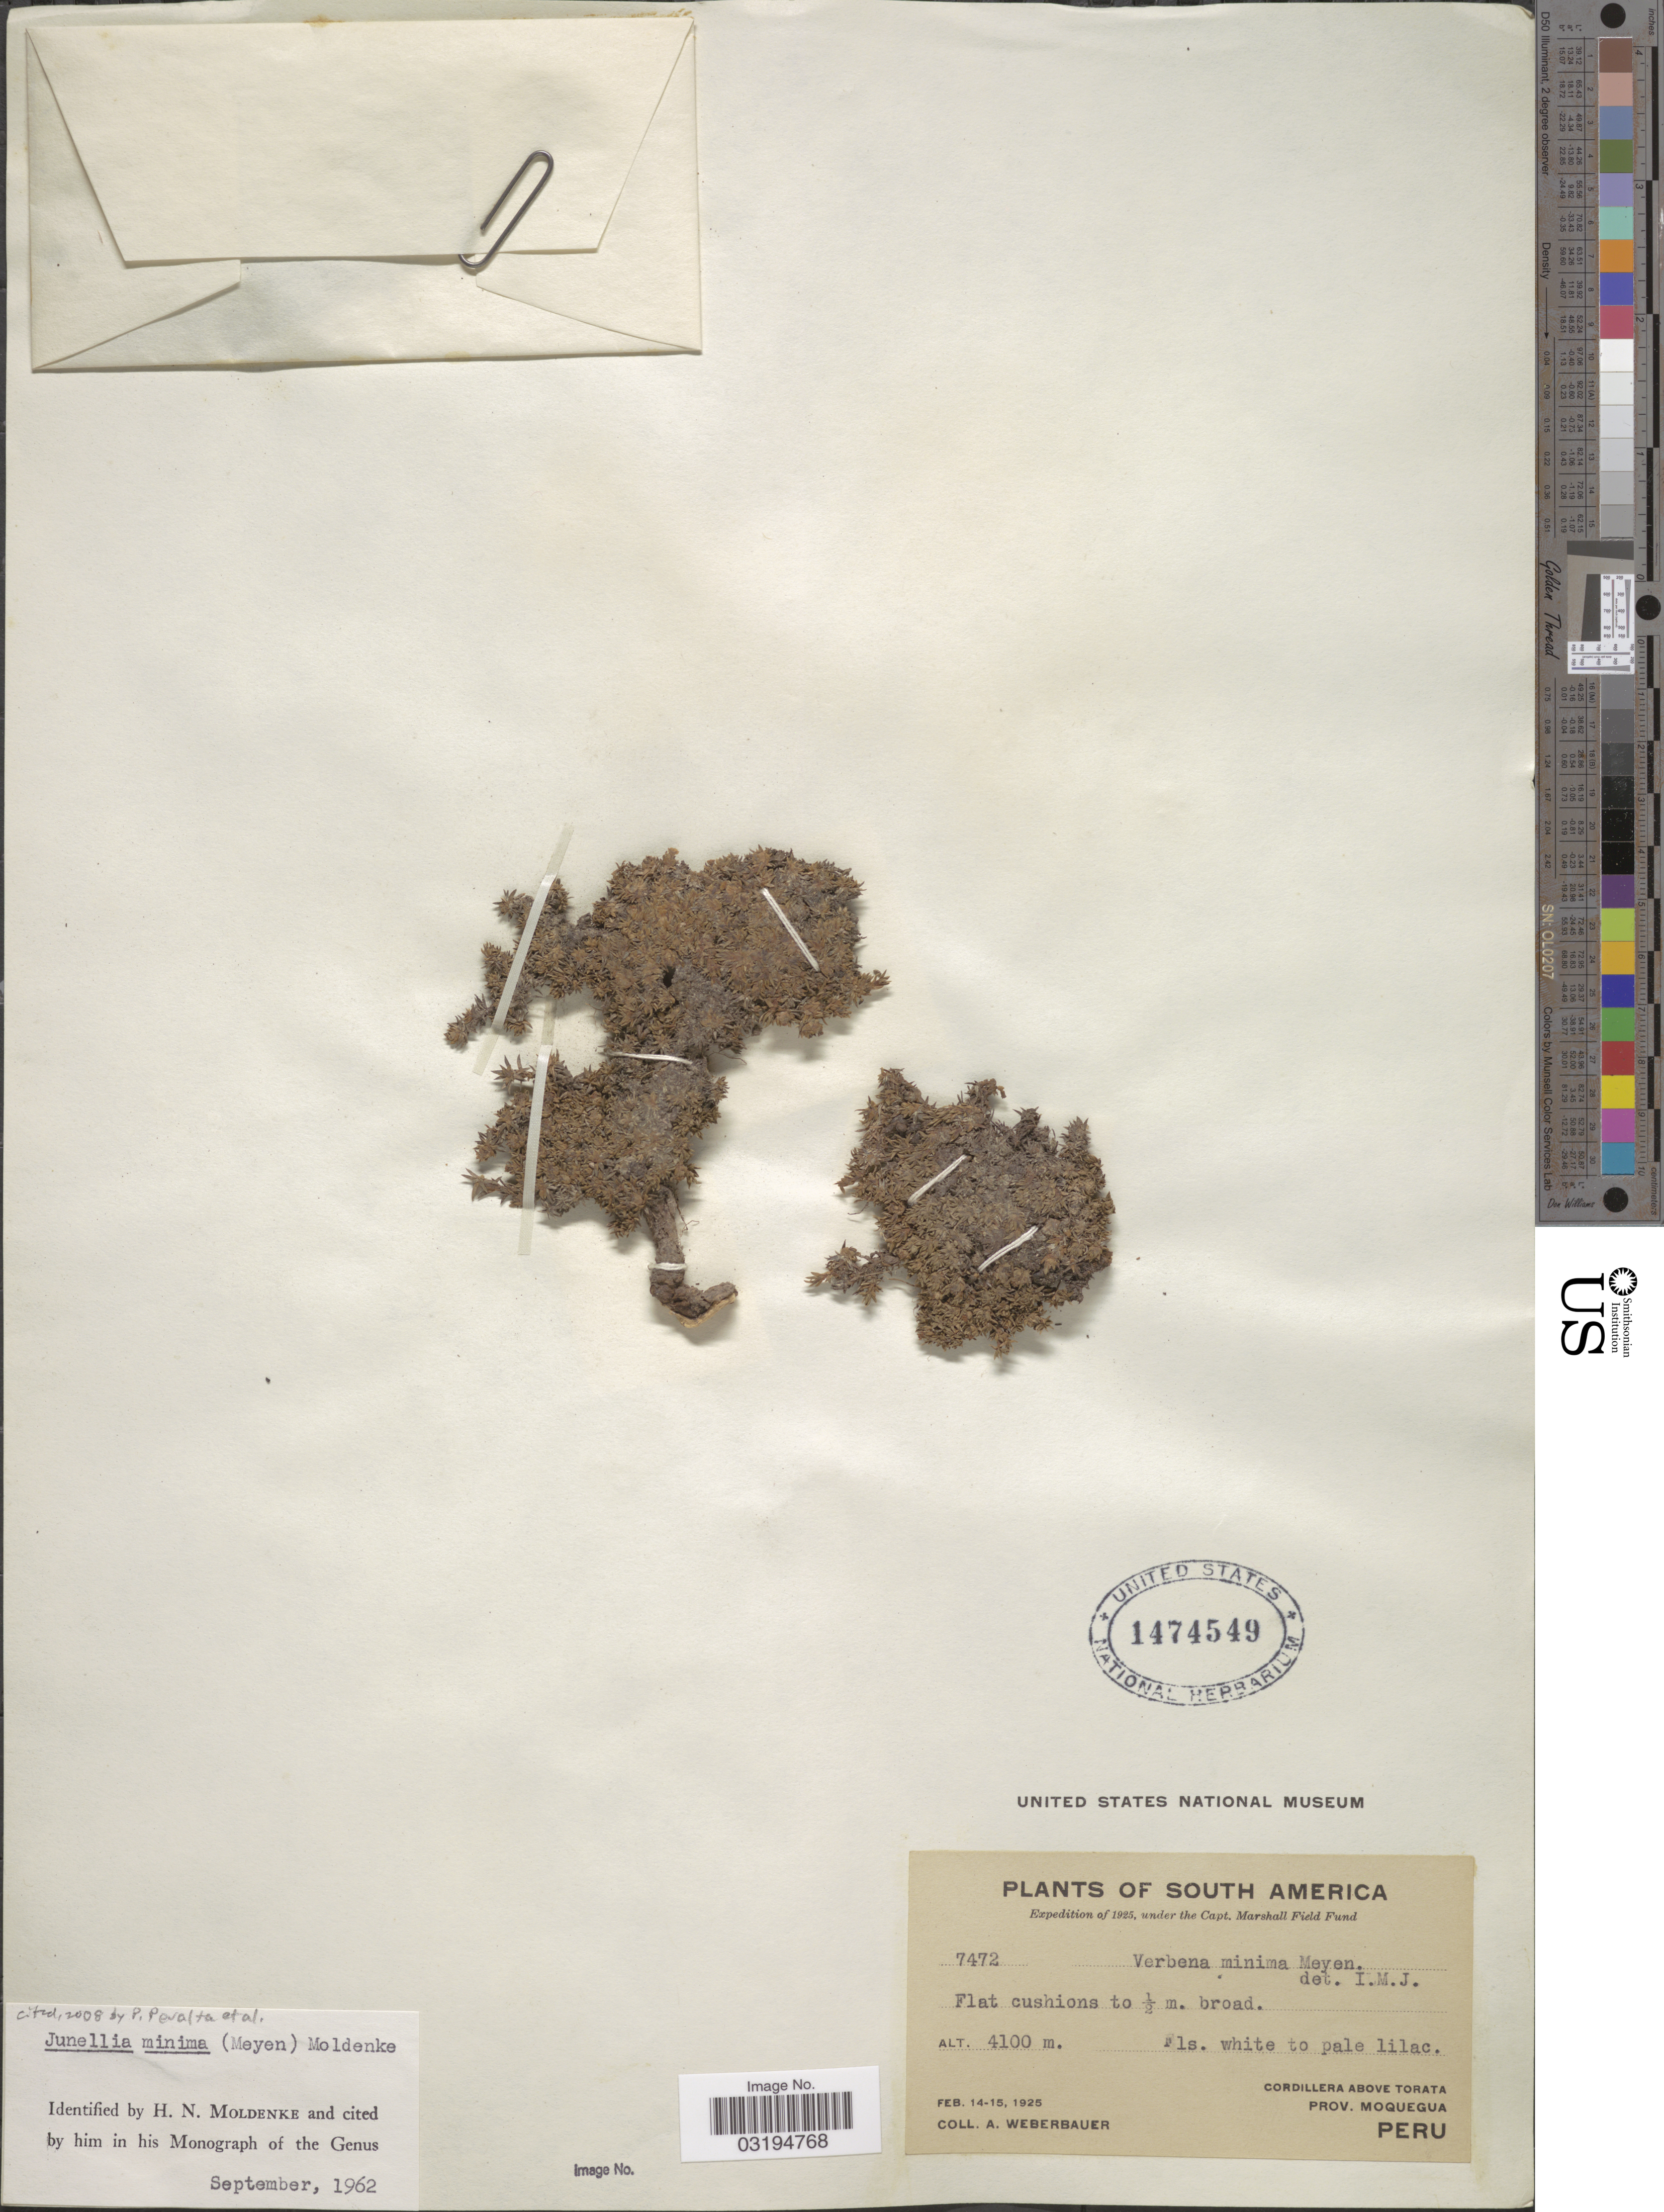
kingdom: Plantae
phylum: Tracheophyta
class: Magnoliopsida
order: Lamiales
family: Verbenaceae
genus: Junellia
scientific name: Junellia minima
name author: (Meyen) Moldenke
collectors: A. Weberbauer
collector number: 7472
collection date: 1925-02-14/1925-02-15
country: Peru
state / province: Moquegua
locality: Cordillera above Torata.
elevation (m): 4100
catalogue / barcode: US 1474549